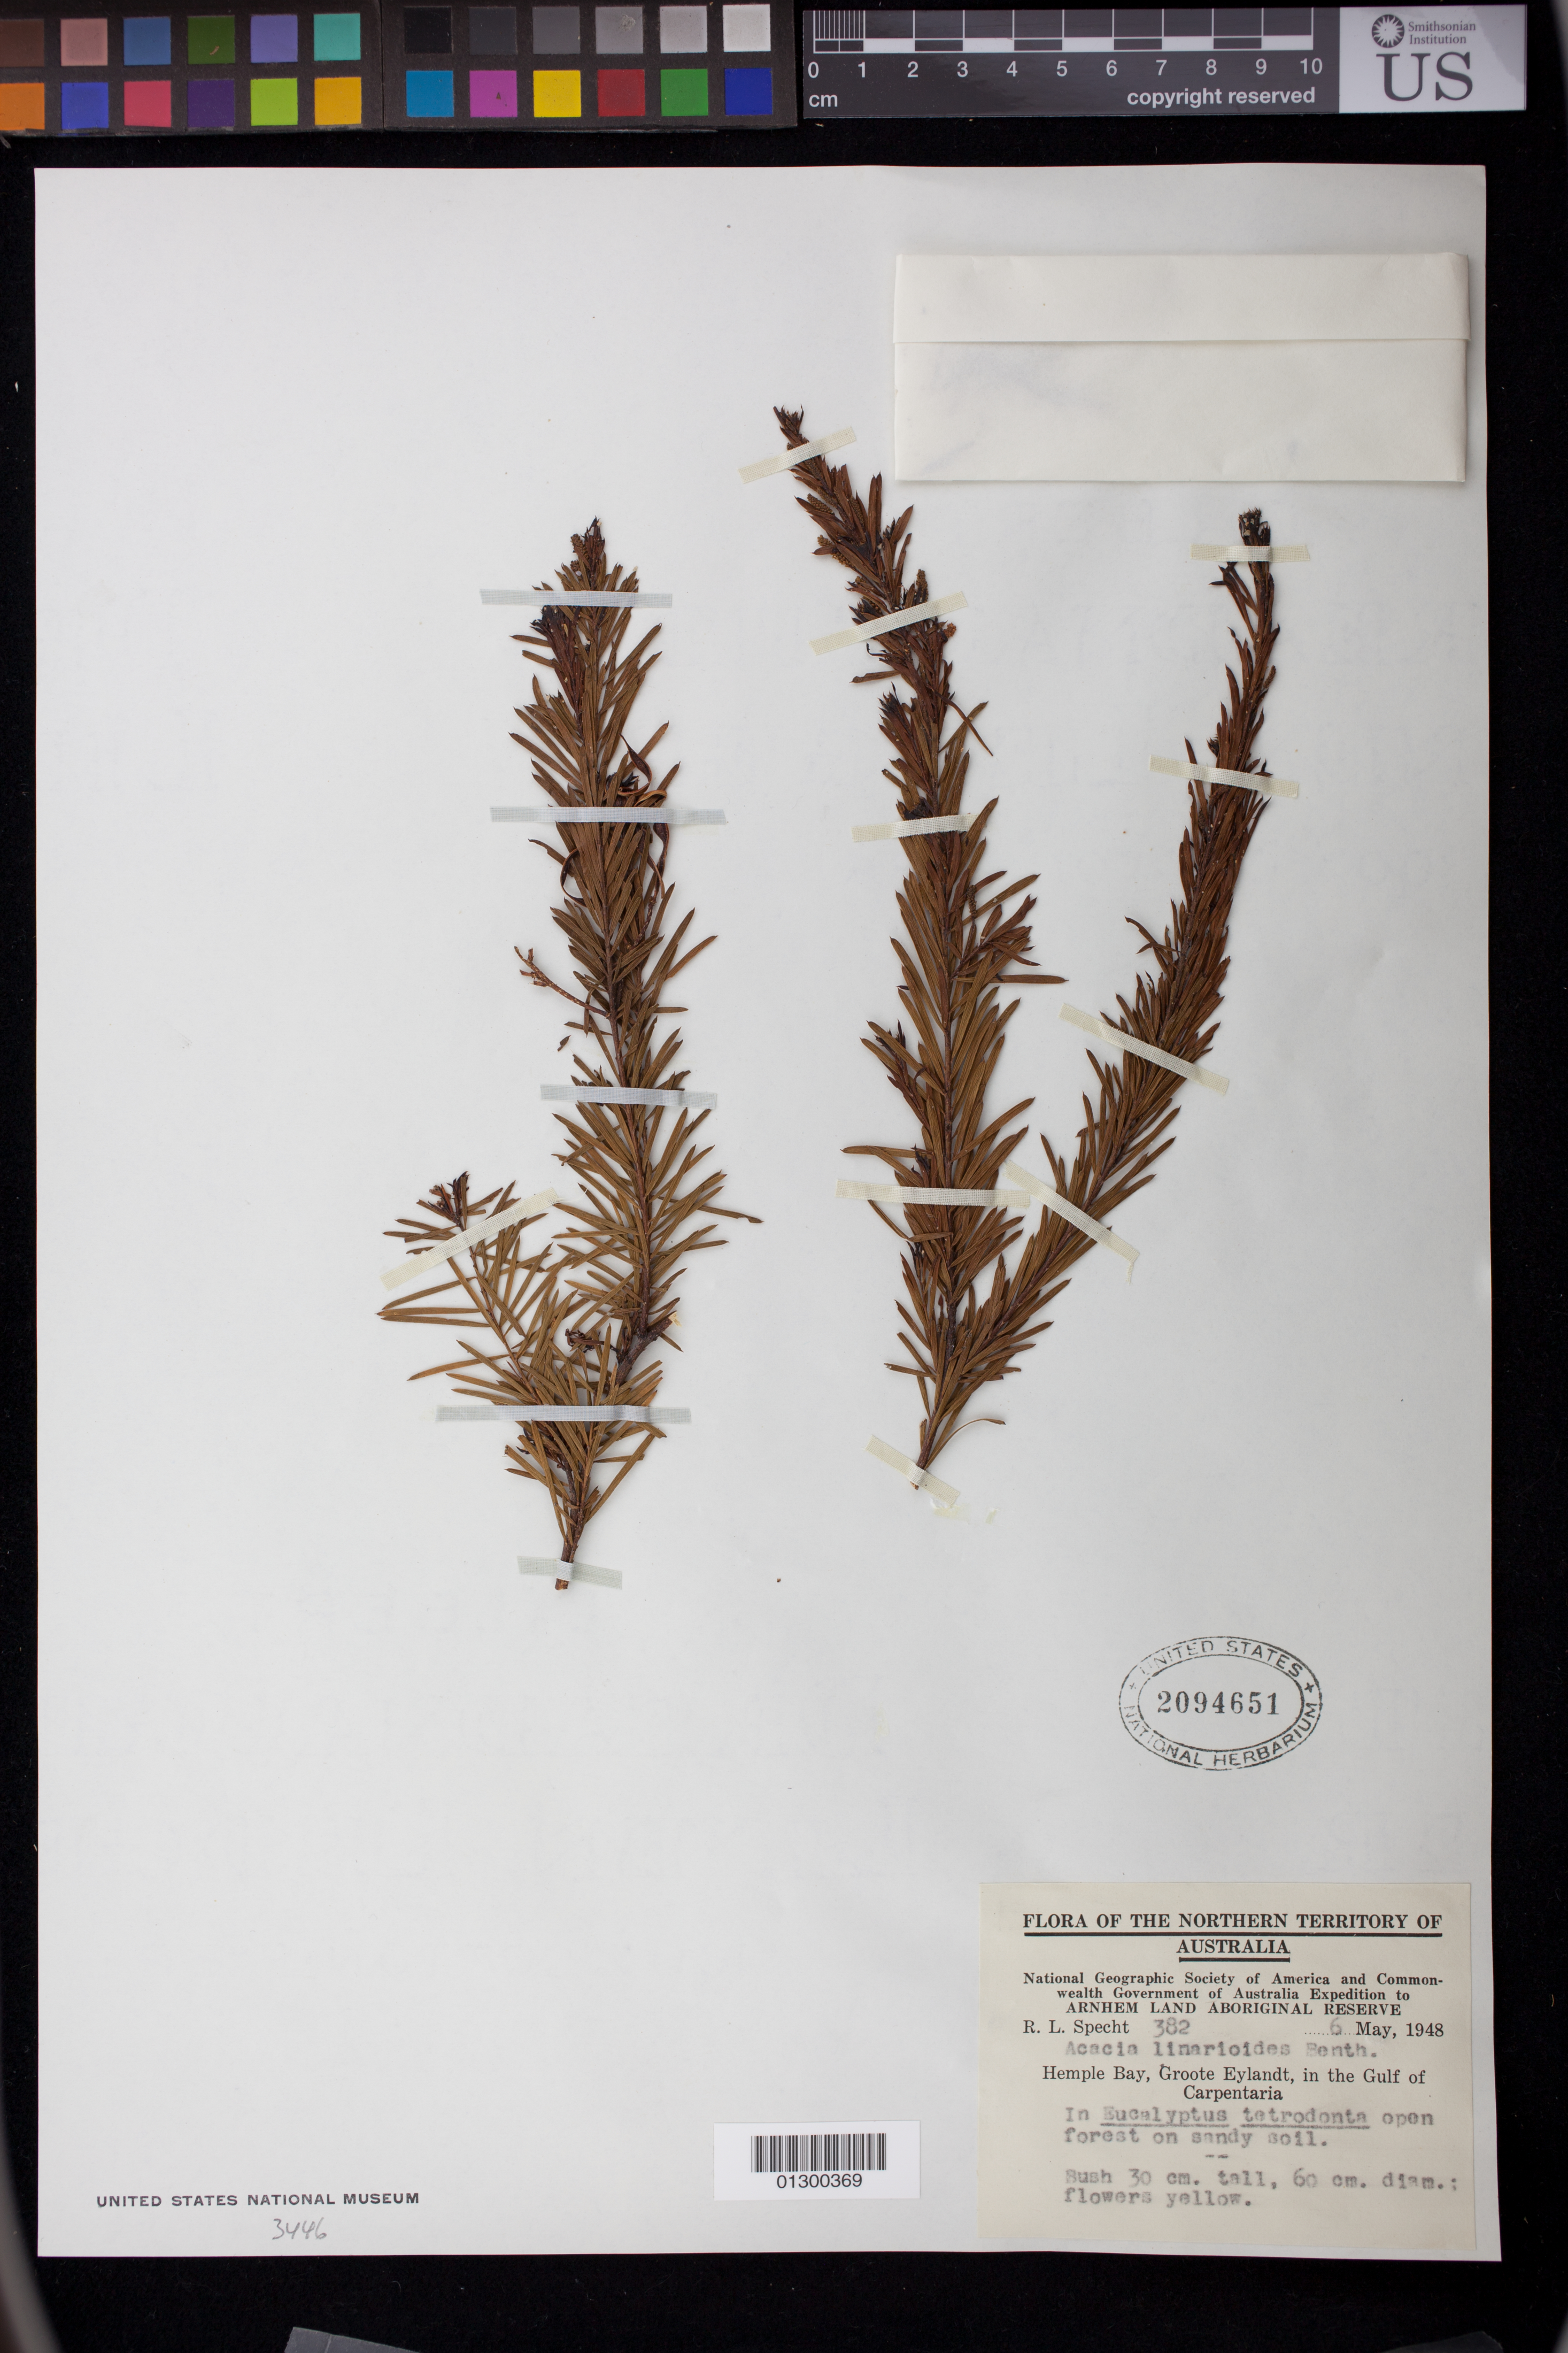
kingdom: Plantae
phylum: Tracheophyta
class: Magnoliopsida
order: Fabales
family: Fabaceae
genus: Acacia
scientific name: Acacia linarioides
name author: Benth.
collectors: R. L. Specht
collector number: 382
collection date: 1948-05-06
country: Australia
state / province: Northern Territory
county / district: East Arnhem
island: Groote Eylandt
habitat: In Eucalyptus tetrodonta open forest on sandy soil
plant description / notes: Bush 30 cm. tall, 60 cm. diam.; flowers yellow.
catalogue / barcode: US 2094651